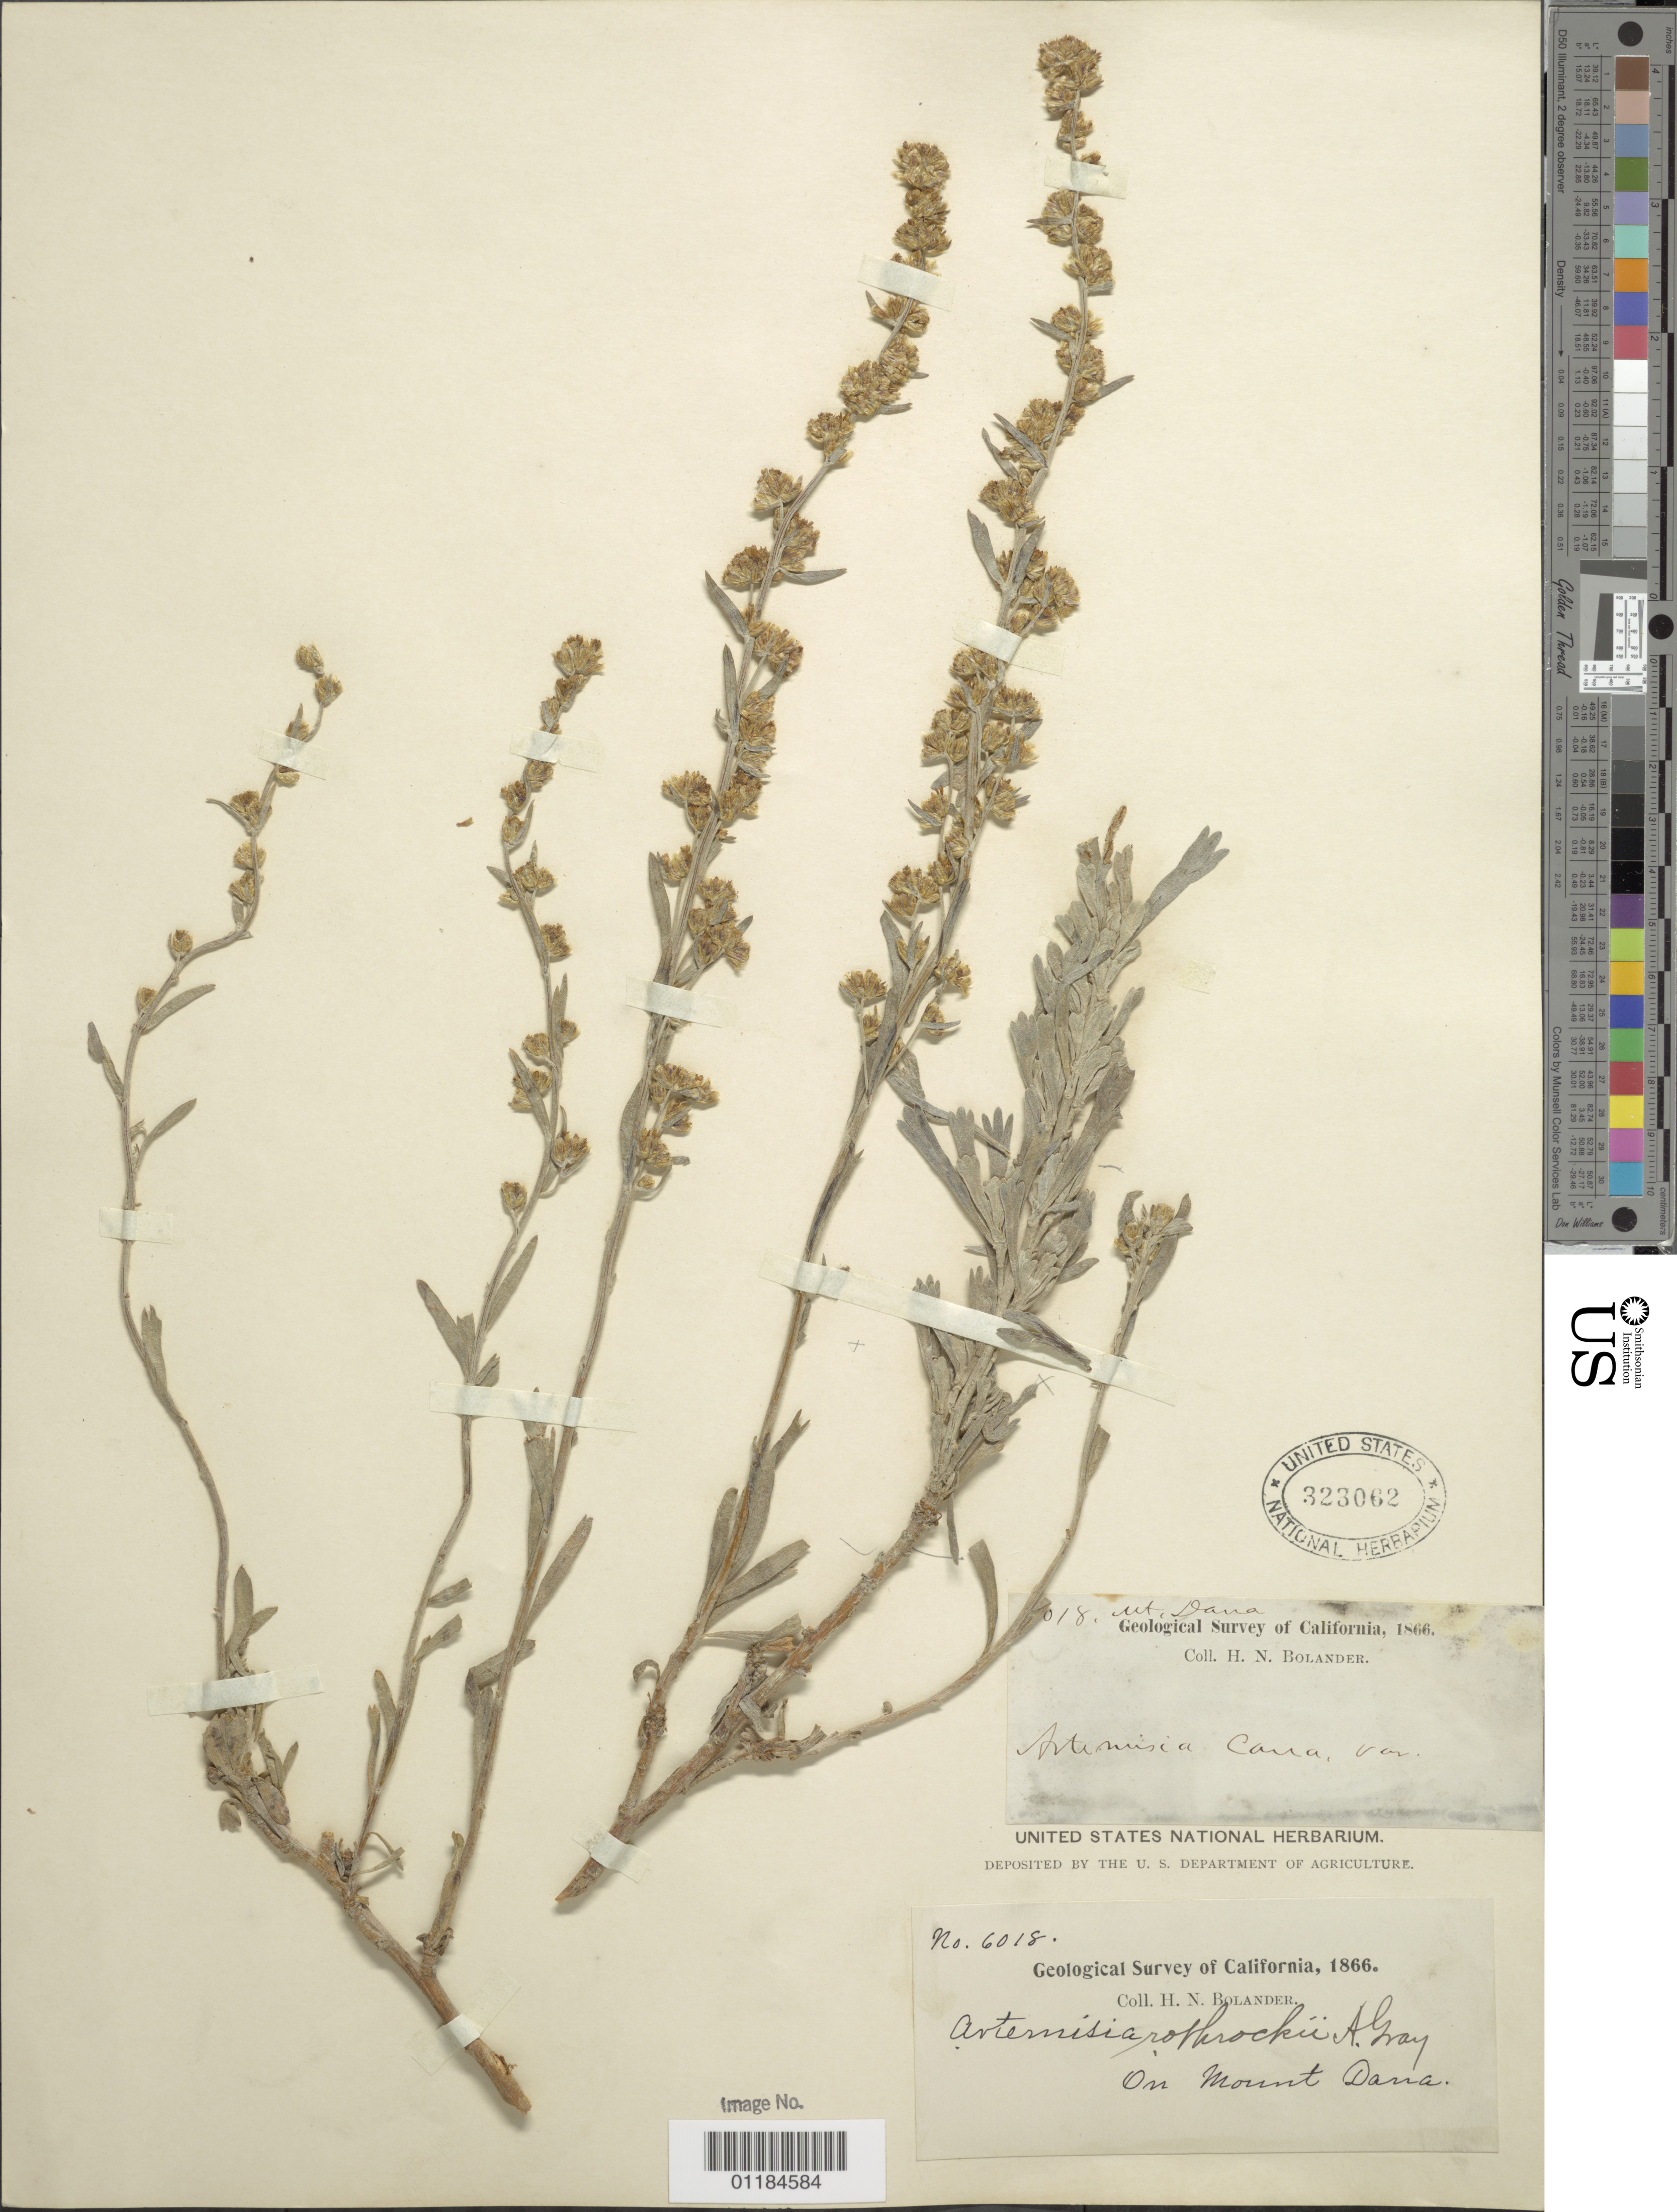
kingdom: Plantae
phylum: Tracheophyta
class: Magnoliopsida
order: Asterales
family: Asteraceae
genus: Artemisia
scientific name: Artemisia rothrockii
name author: A. Gray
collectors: H. Bolander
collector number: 6018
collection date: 1866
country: United States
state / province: California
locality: Mount Dana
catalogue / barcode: US 323062